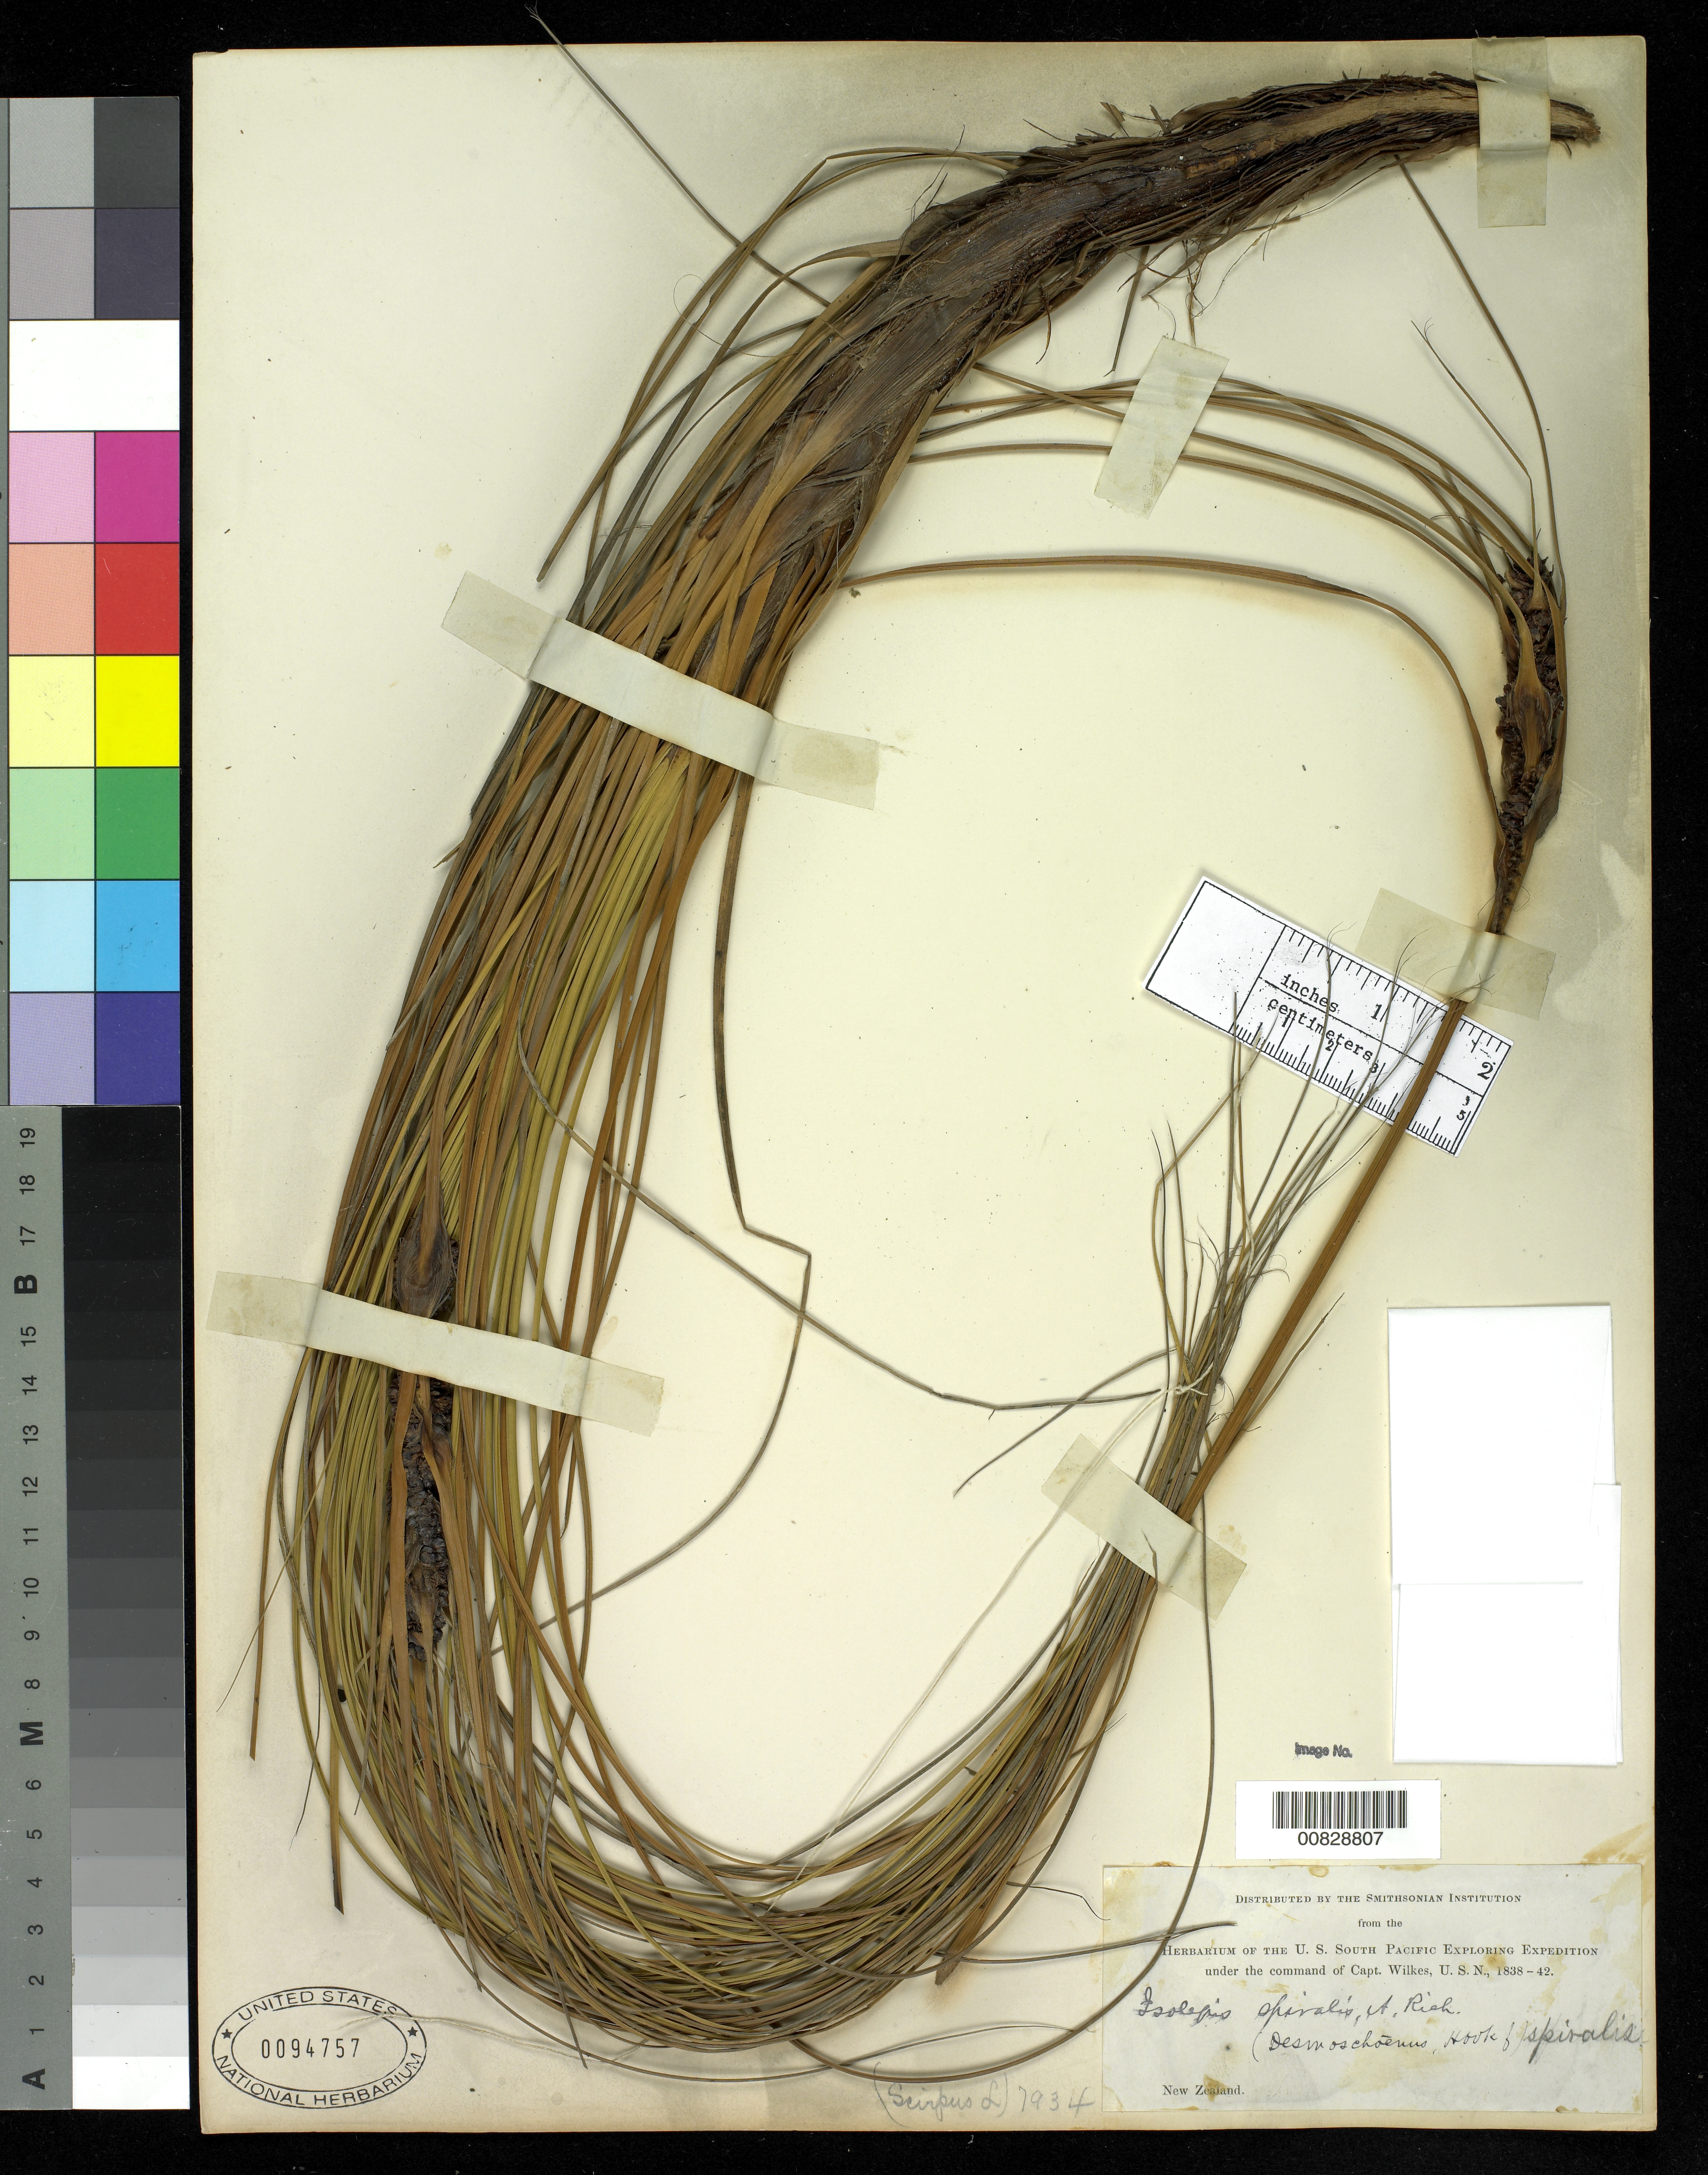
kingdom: Plantae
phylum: Tracheophyta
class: Liliopsida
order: Poales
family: Cyperaceae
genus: Ficinia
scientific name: Ficinia spiralis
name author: (A. Rich.) Muasya & de Lange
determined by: Strong, Mark T., (BOT), Smithsonian Institution - National Museum of Natural History (UNITED STATES)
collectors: Wilkes Explor. Exped.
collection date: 1838/1842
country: New Zealand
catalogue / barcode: US 94757